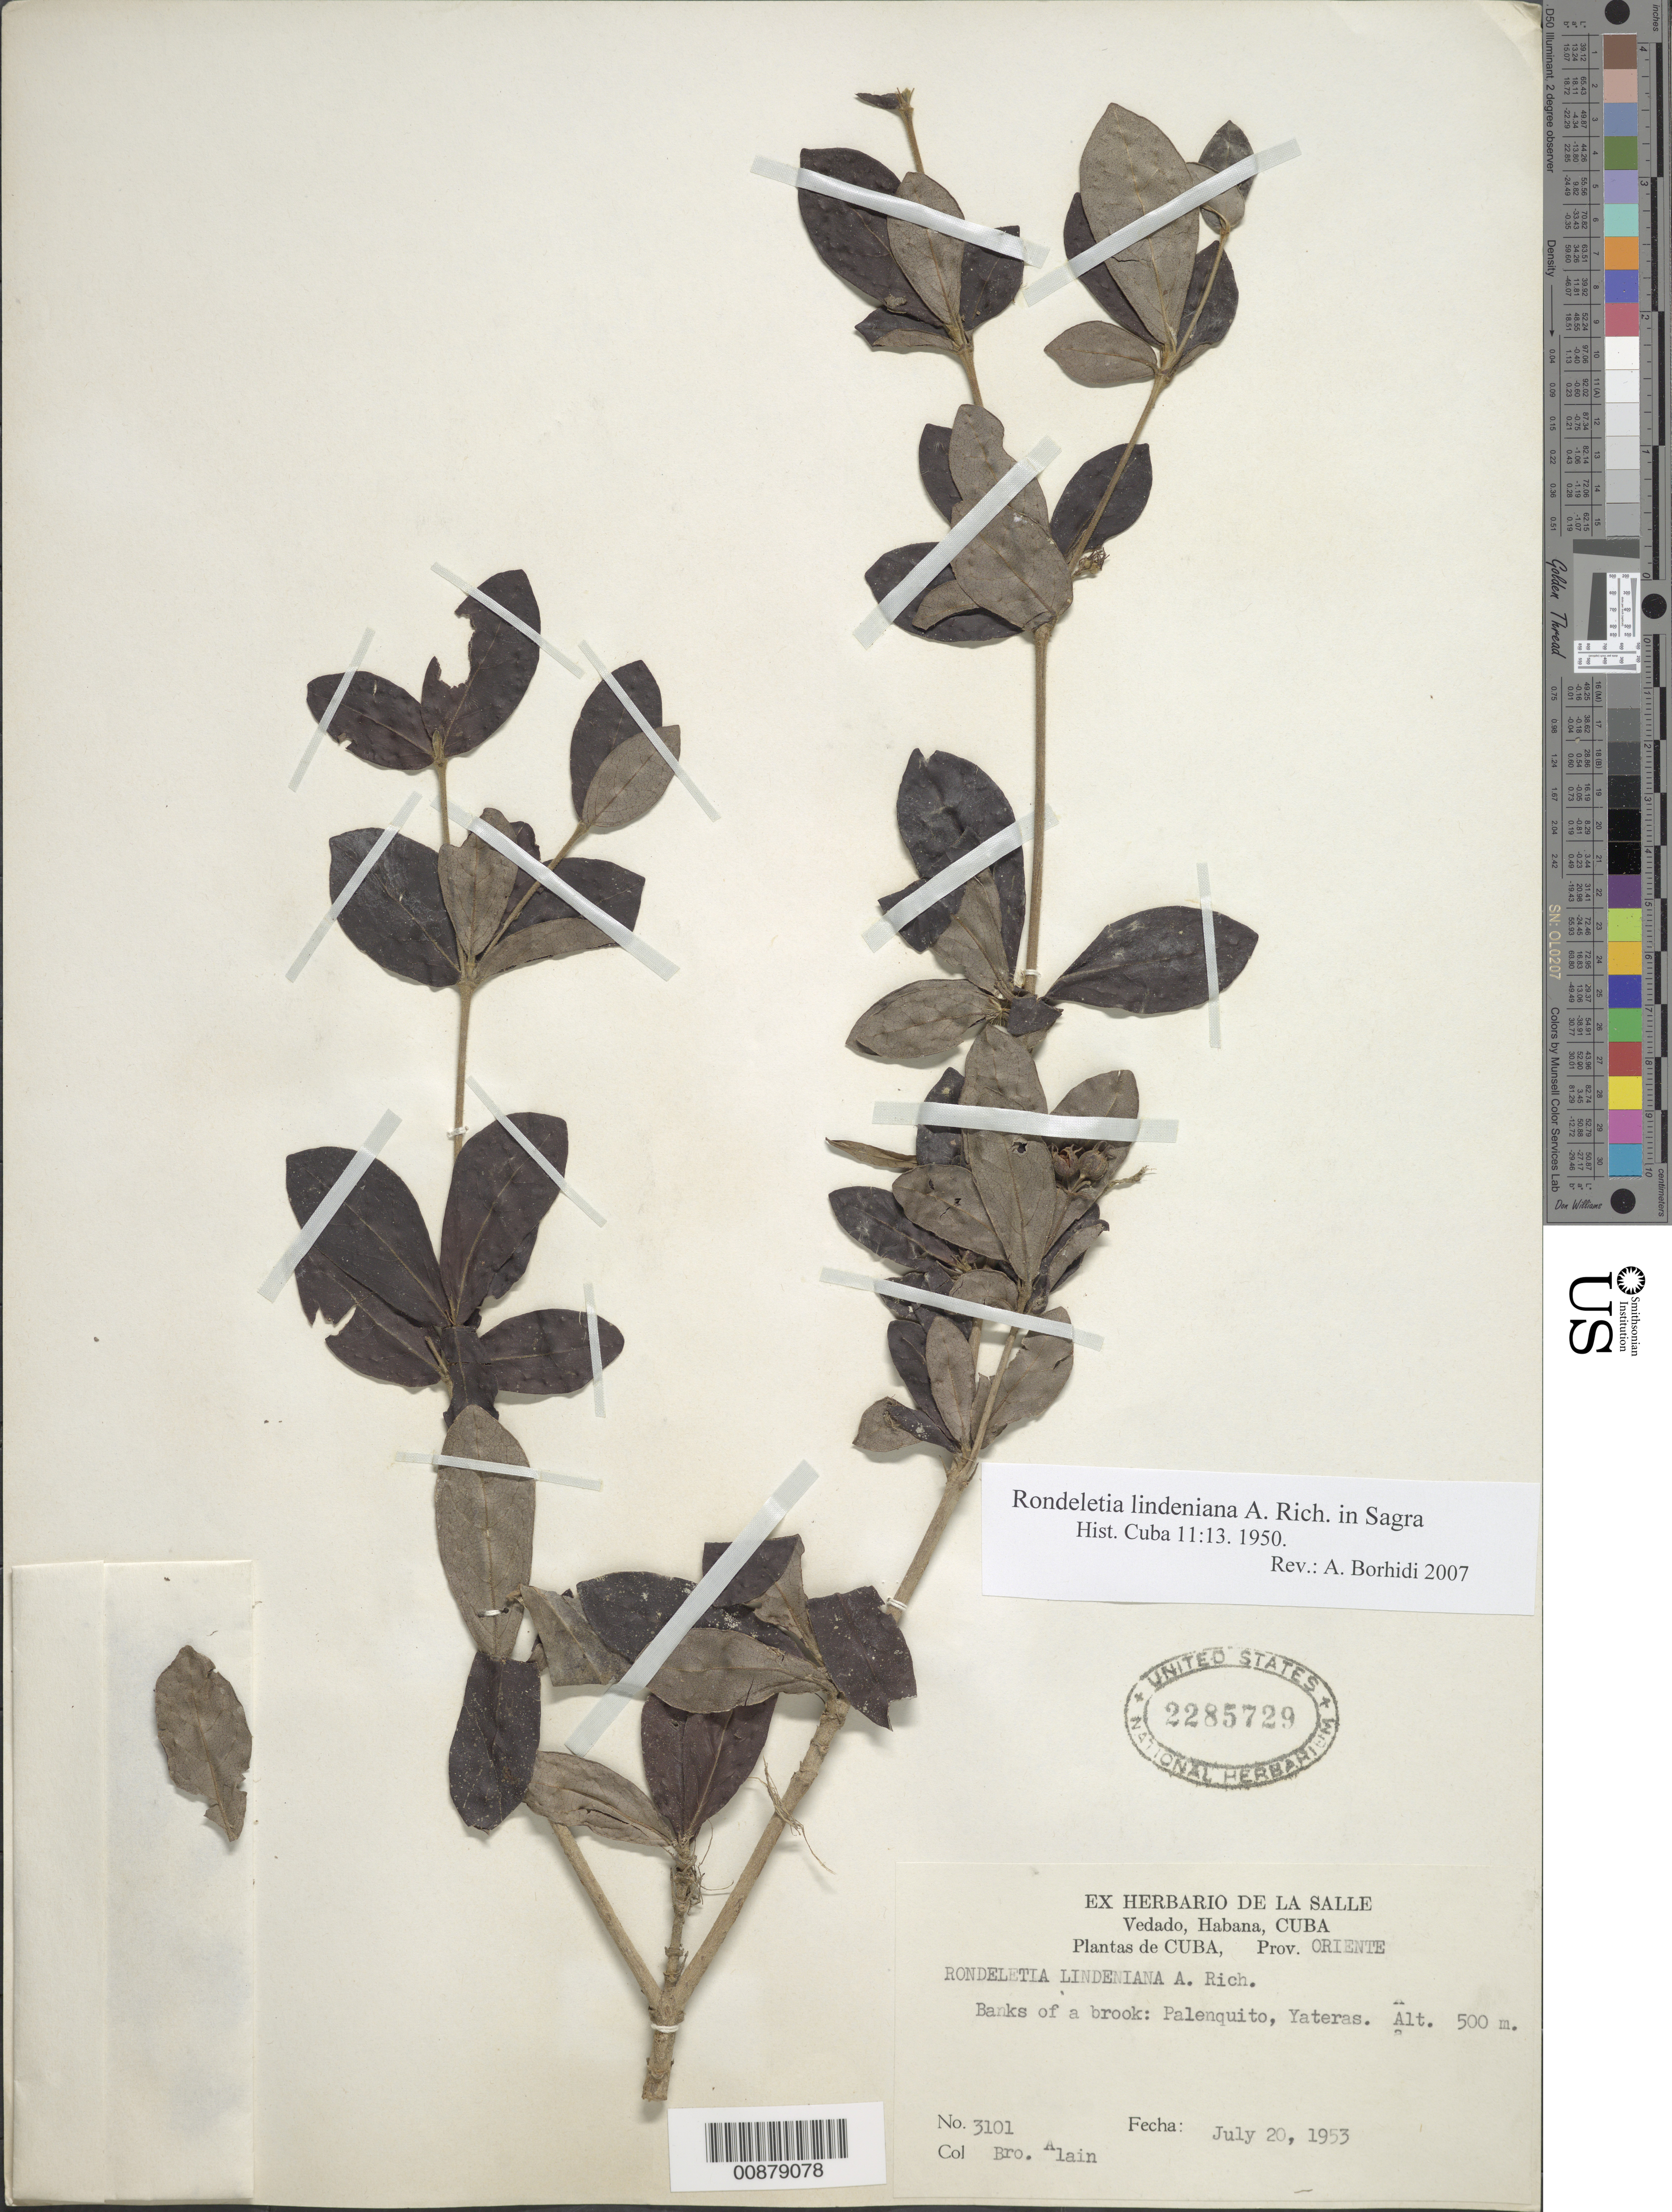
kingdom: Plantae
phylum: Tracheophyta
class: Magnoliopsida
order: Gentianales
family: Rubiaceae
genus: Rondeletia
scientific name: Rondeletia lindeniana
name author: A. Rich.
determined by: Borhidi, Attila L.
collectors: A. H. Liogier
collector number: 3101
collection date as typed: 20 Jul 1953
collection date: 1953-07-20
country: Cuba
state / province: Oriente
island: Cuba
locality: Palenquito, Yateras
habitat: Banks of a brook.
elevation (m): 500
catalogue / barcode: US 2285729